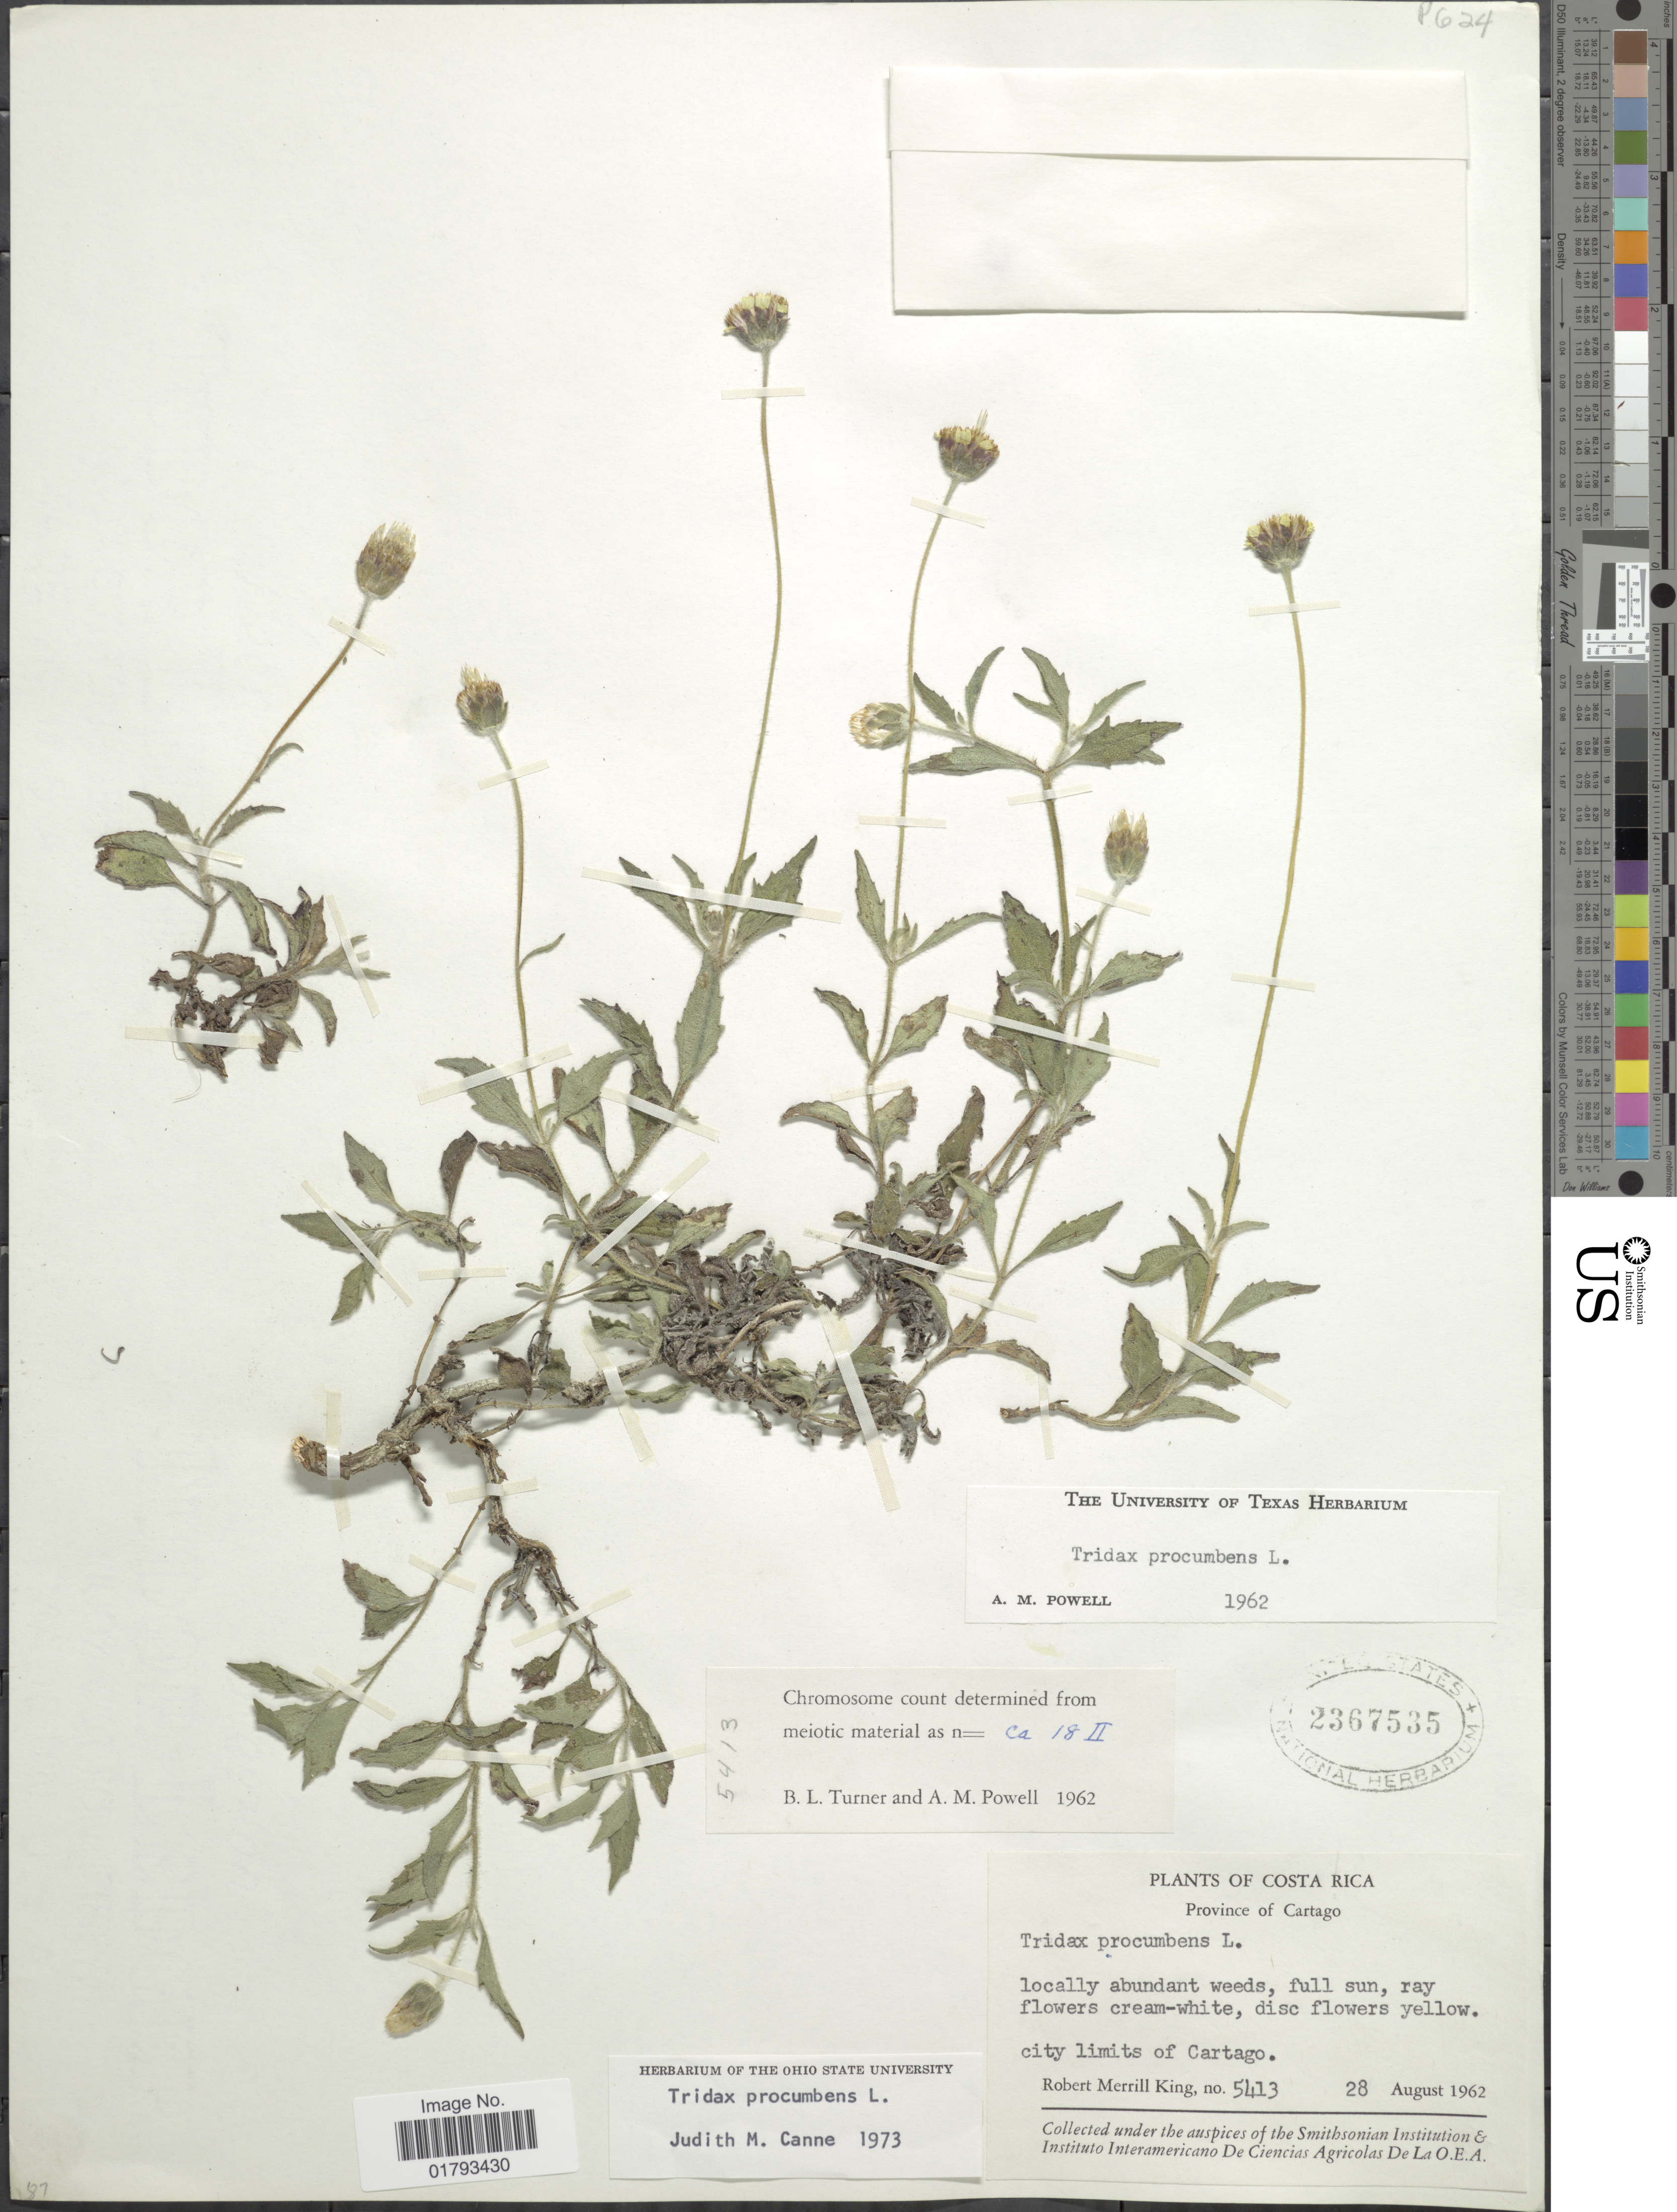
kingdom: Plantae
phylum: Tracheophyta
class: Magnoliopsida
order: Asterales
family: Asteraceae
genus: Tridax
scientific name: Tridax procumbens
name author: L.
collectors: R. M. King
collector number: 5413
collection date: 1962-08-28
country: Costa Rica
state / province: Cartago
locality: Province of Cartago. City limits of Cartago.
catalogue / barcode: US 2367535